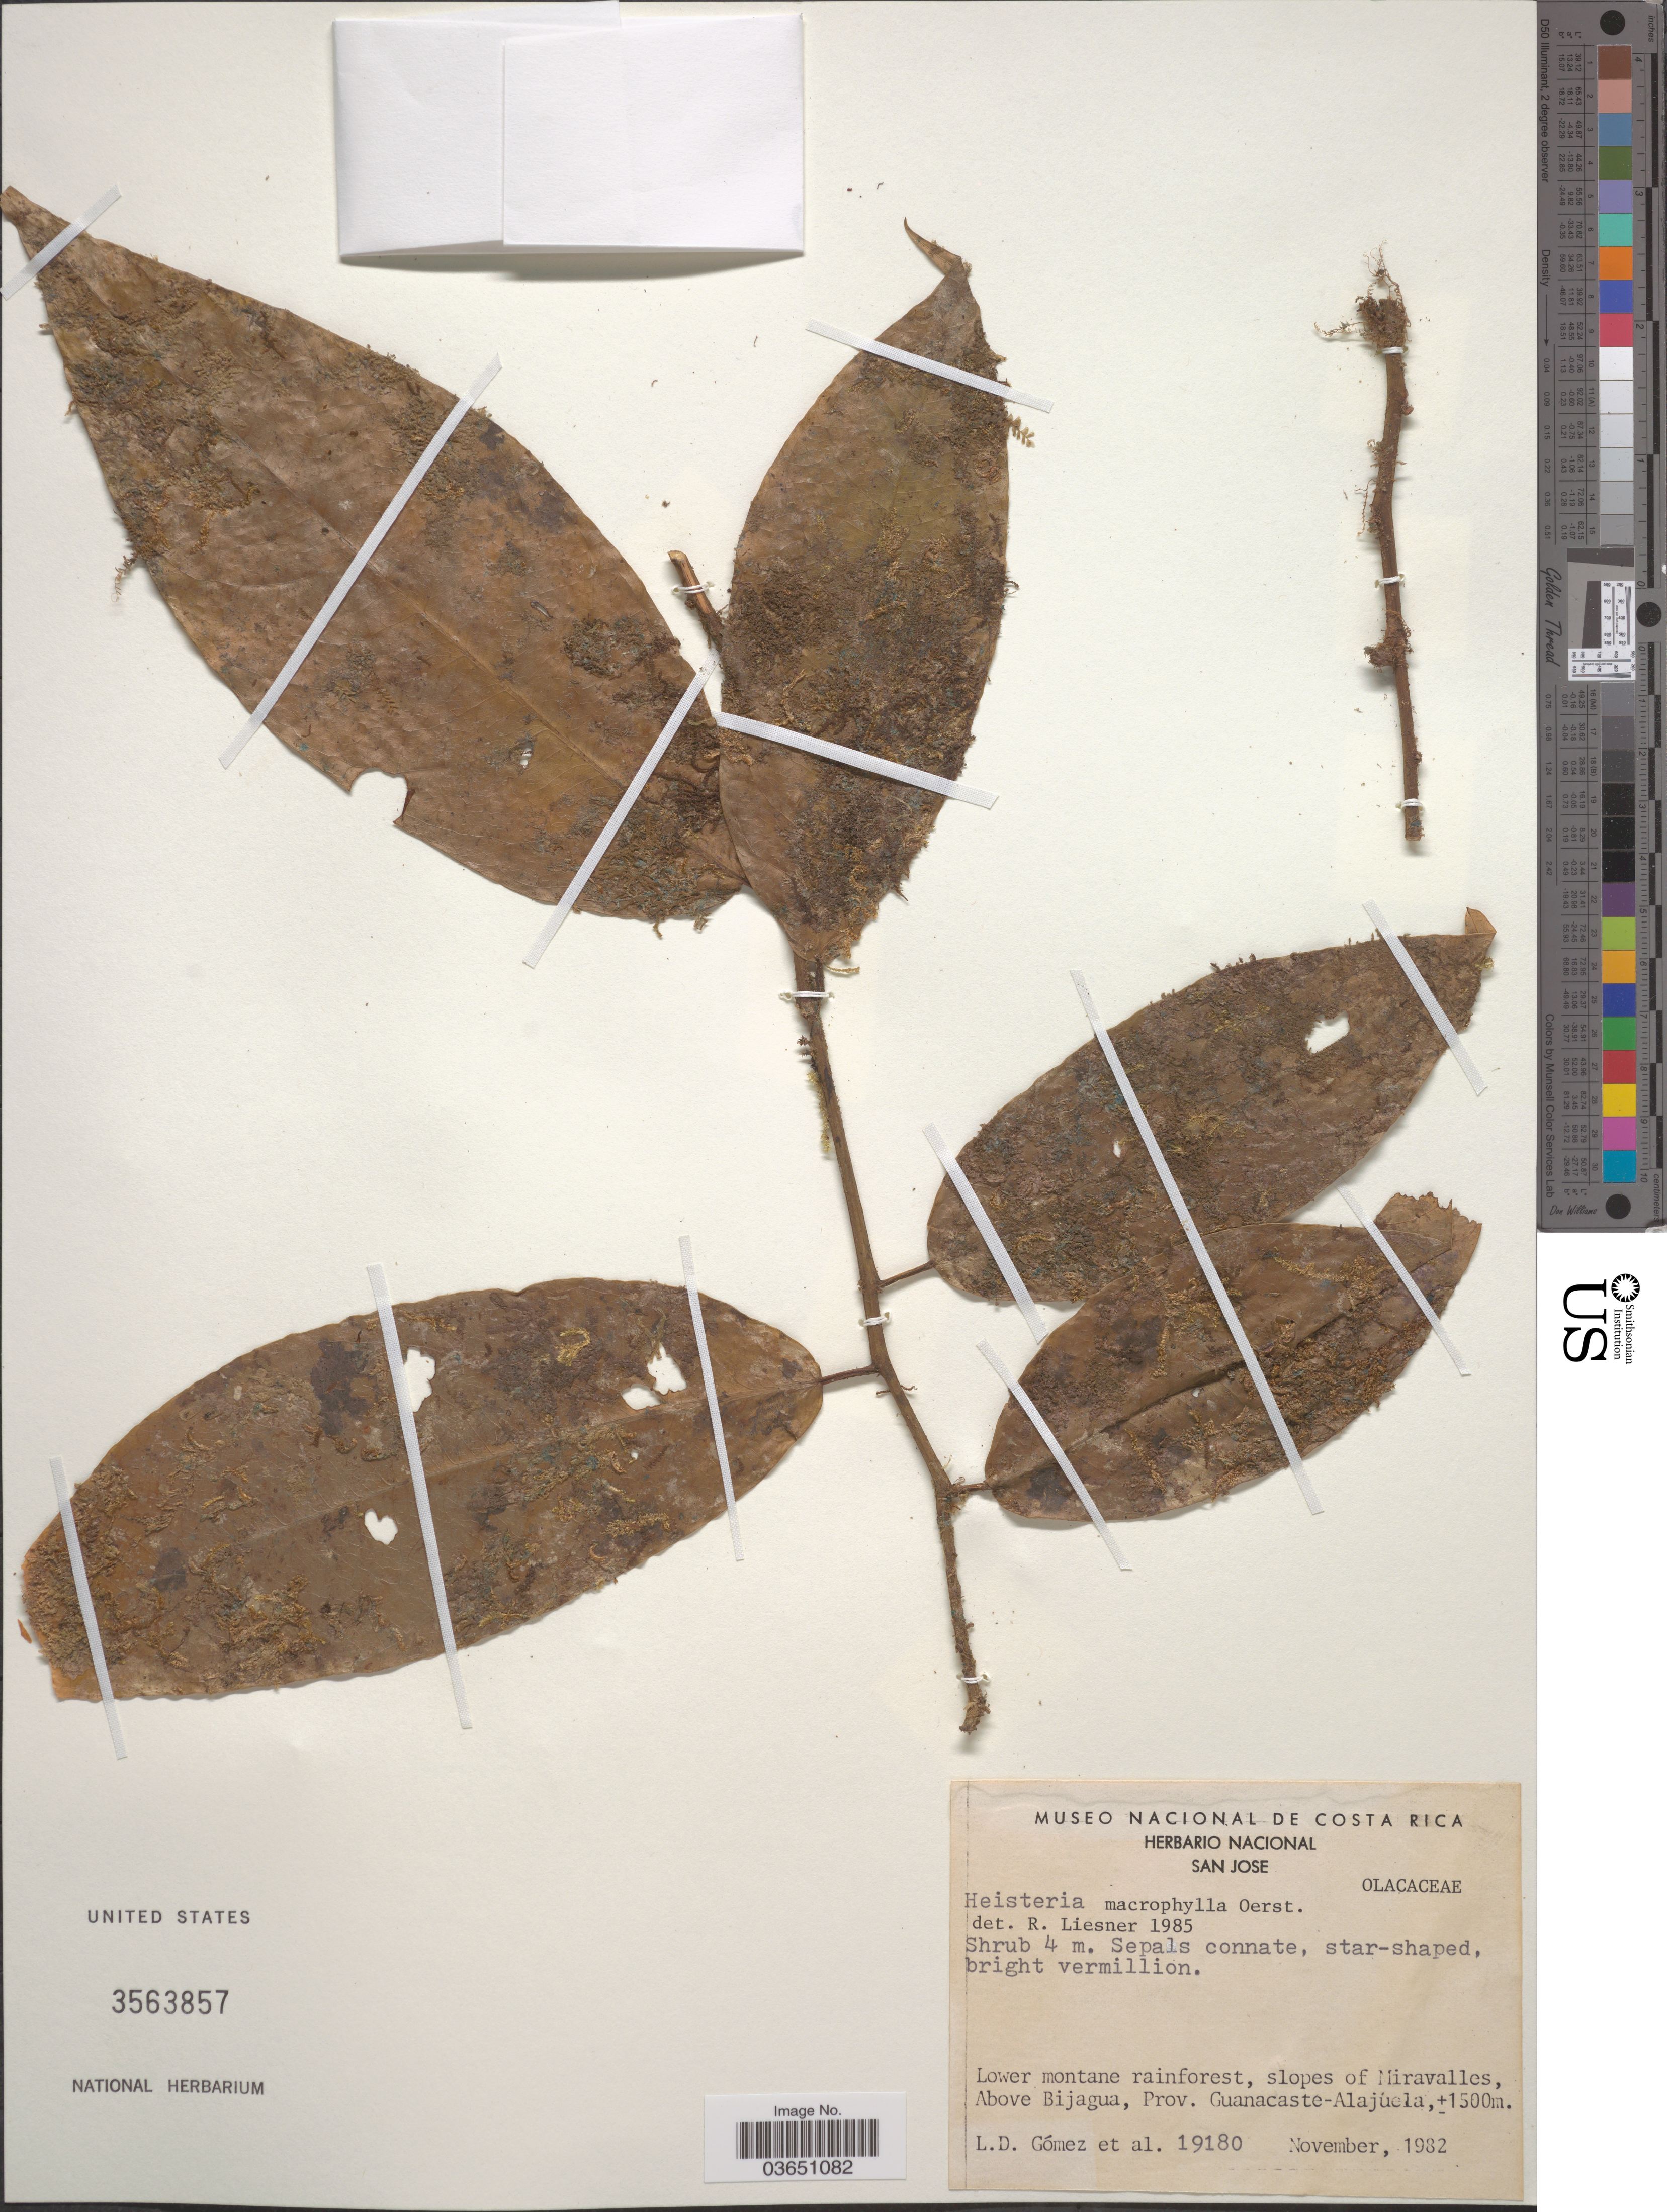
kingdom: Plantae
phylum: Tracheophyta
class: Magnoliopsida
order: Santalales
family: Erythropalaceae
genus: Heisteria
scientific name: Heisteria macrophylla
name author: Oerst.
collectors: L. D. Gómez & et al.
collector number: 19180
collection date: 1982-11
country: Costa Rica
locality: Lower montane rainforest, slopes of Miravalles, Above Bijagua, prov. Guanacaste-Alajuela.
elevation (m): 1500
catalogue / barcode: US 3563857